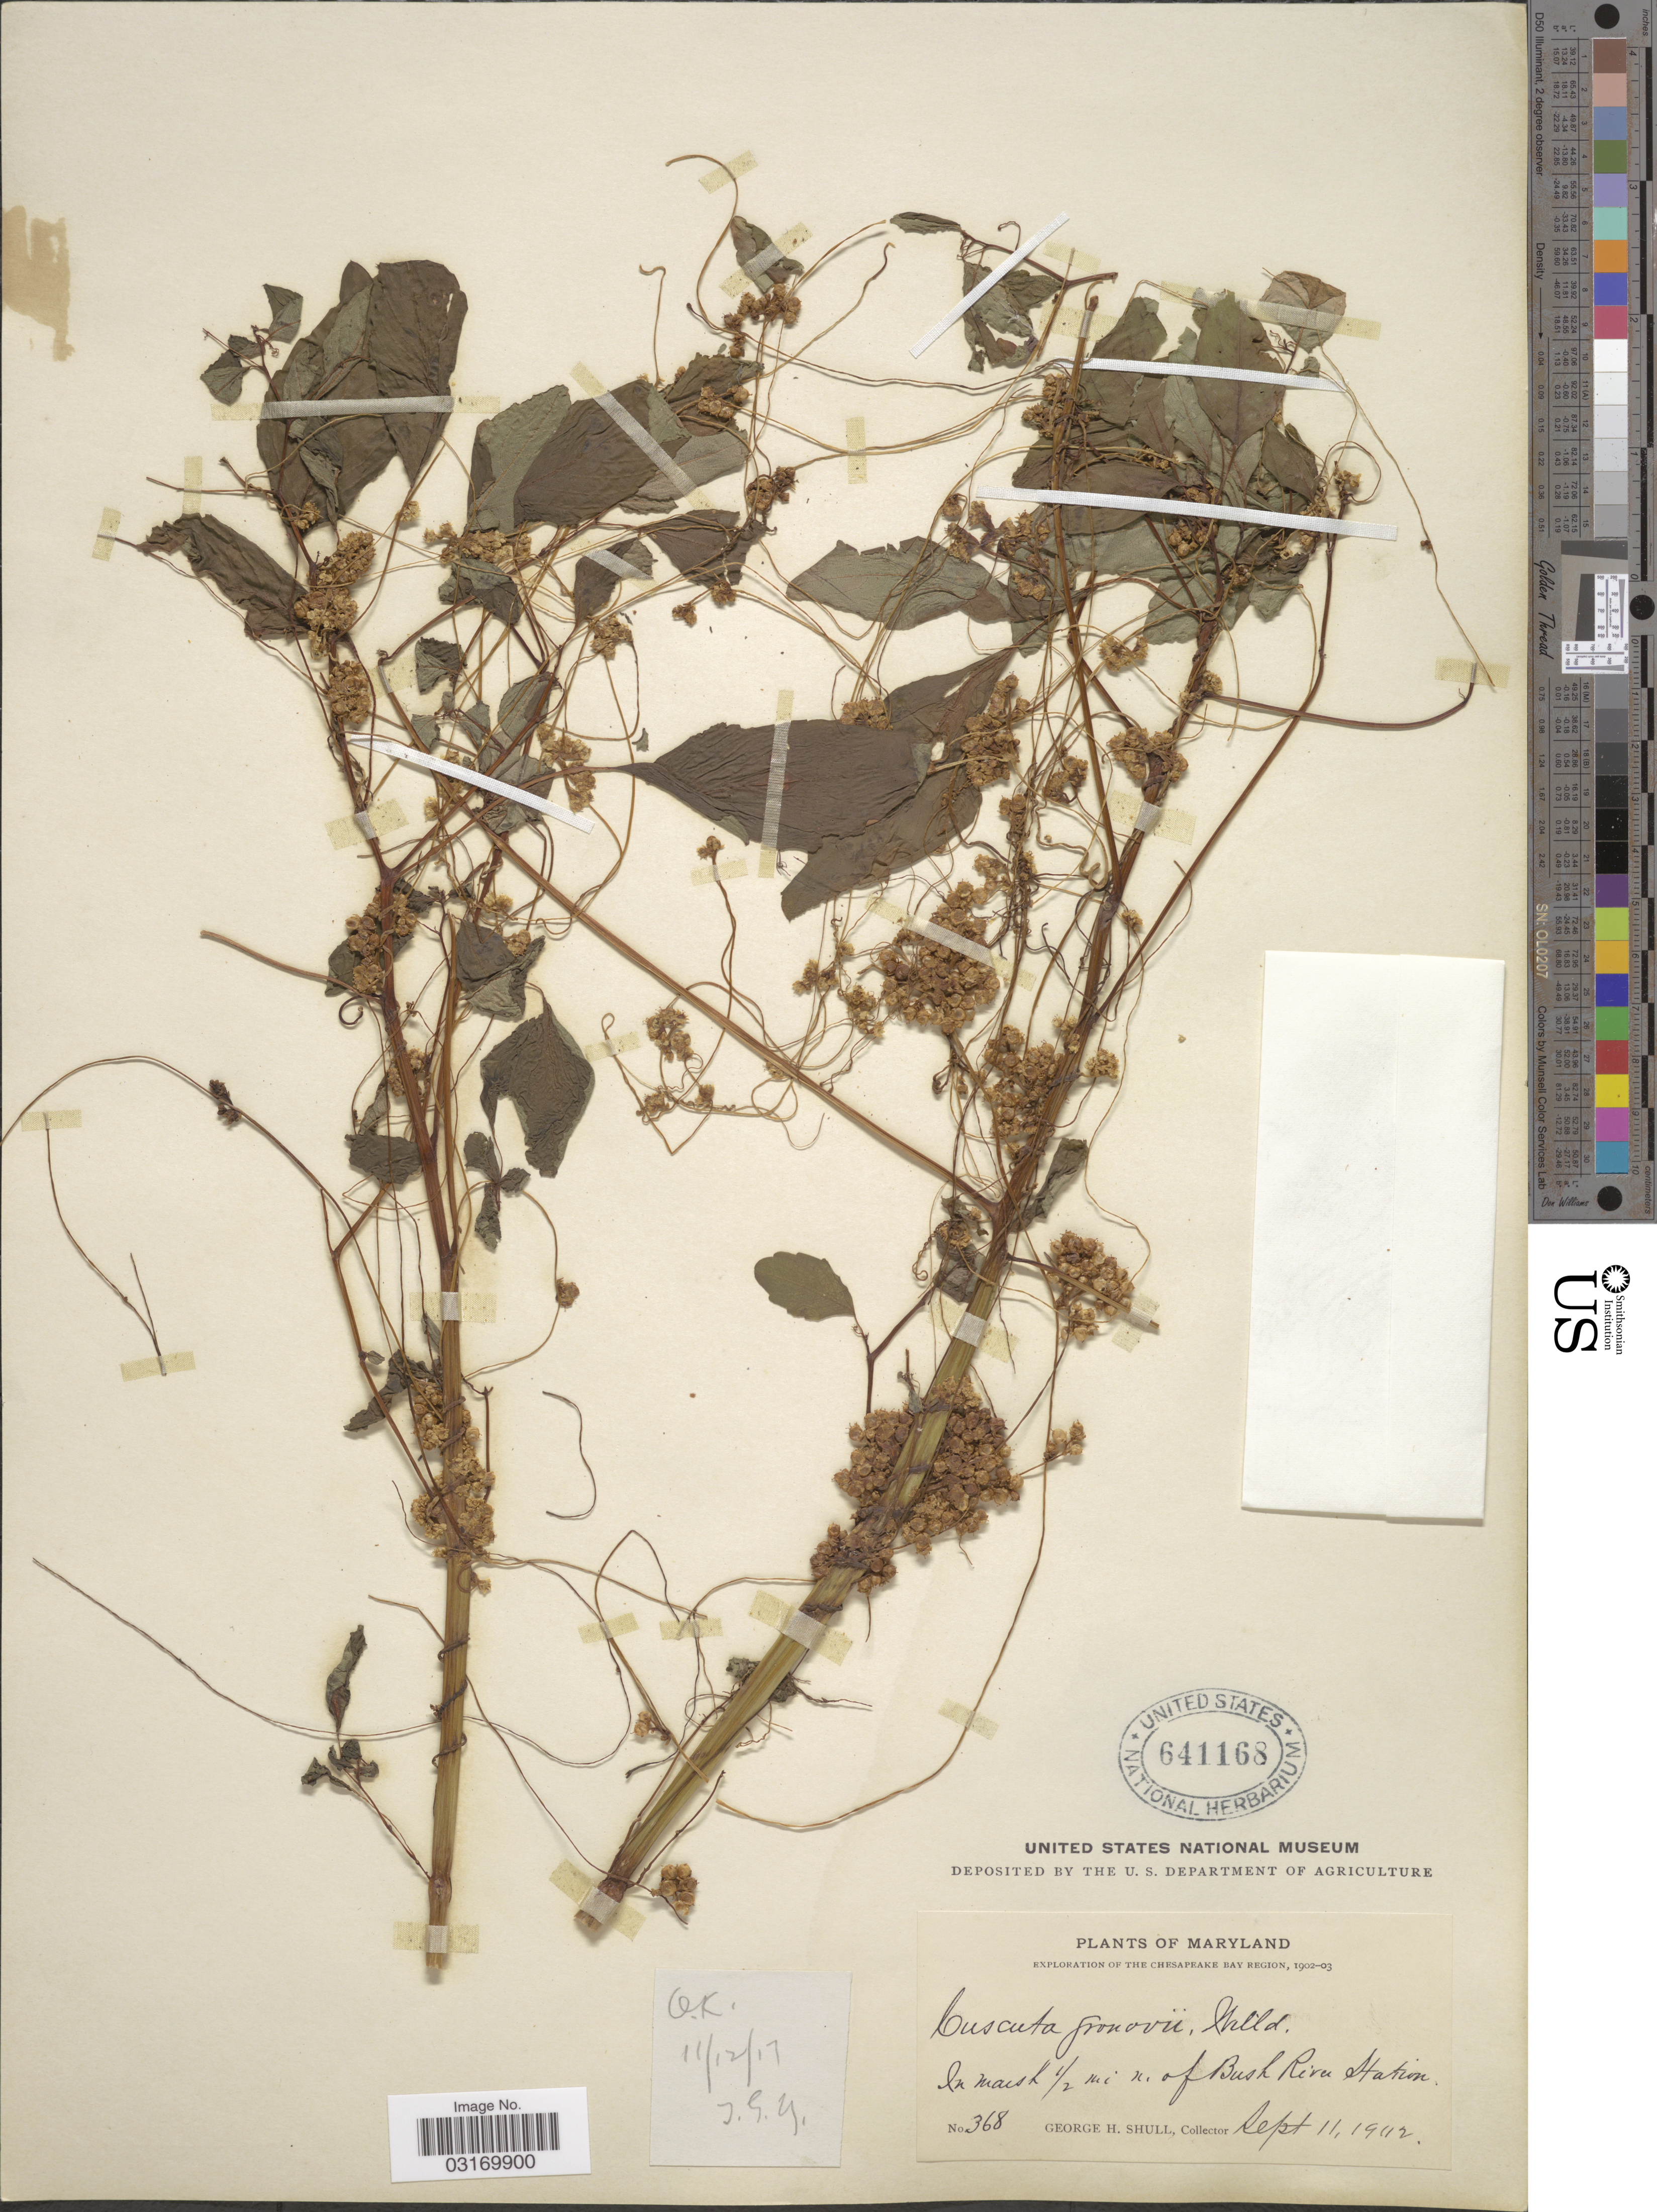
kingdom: Plantae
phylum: Tracheophyta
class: Magnoliopsida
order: Solanales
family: Convolvulaceae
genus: Cuscuta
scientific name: Cuscuta gronovii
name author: Willd. ex Schult.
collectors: G. H. Shull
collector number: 368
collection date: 1902-09-11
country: United States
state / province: Maryland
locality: The Chesapeake Bay Region. In marsh ½ mi n. of Bush River Station.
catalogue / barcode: US 641168